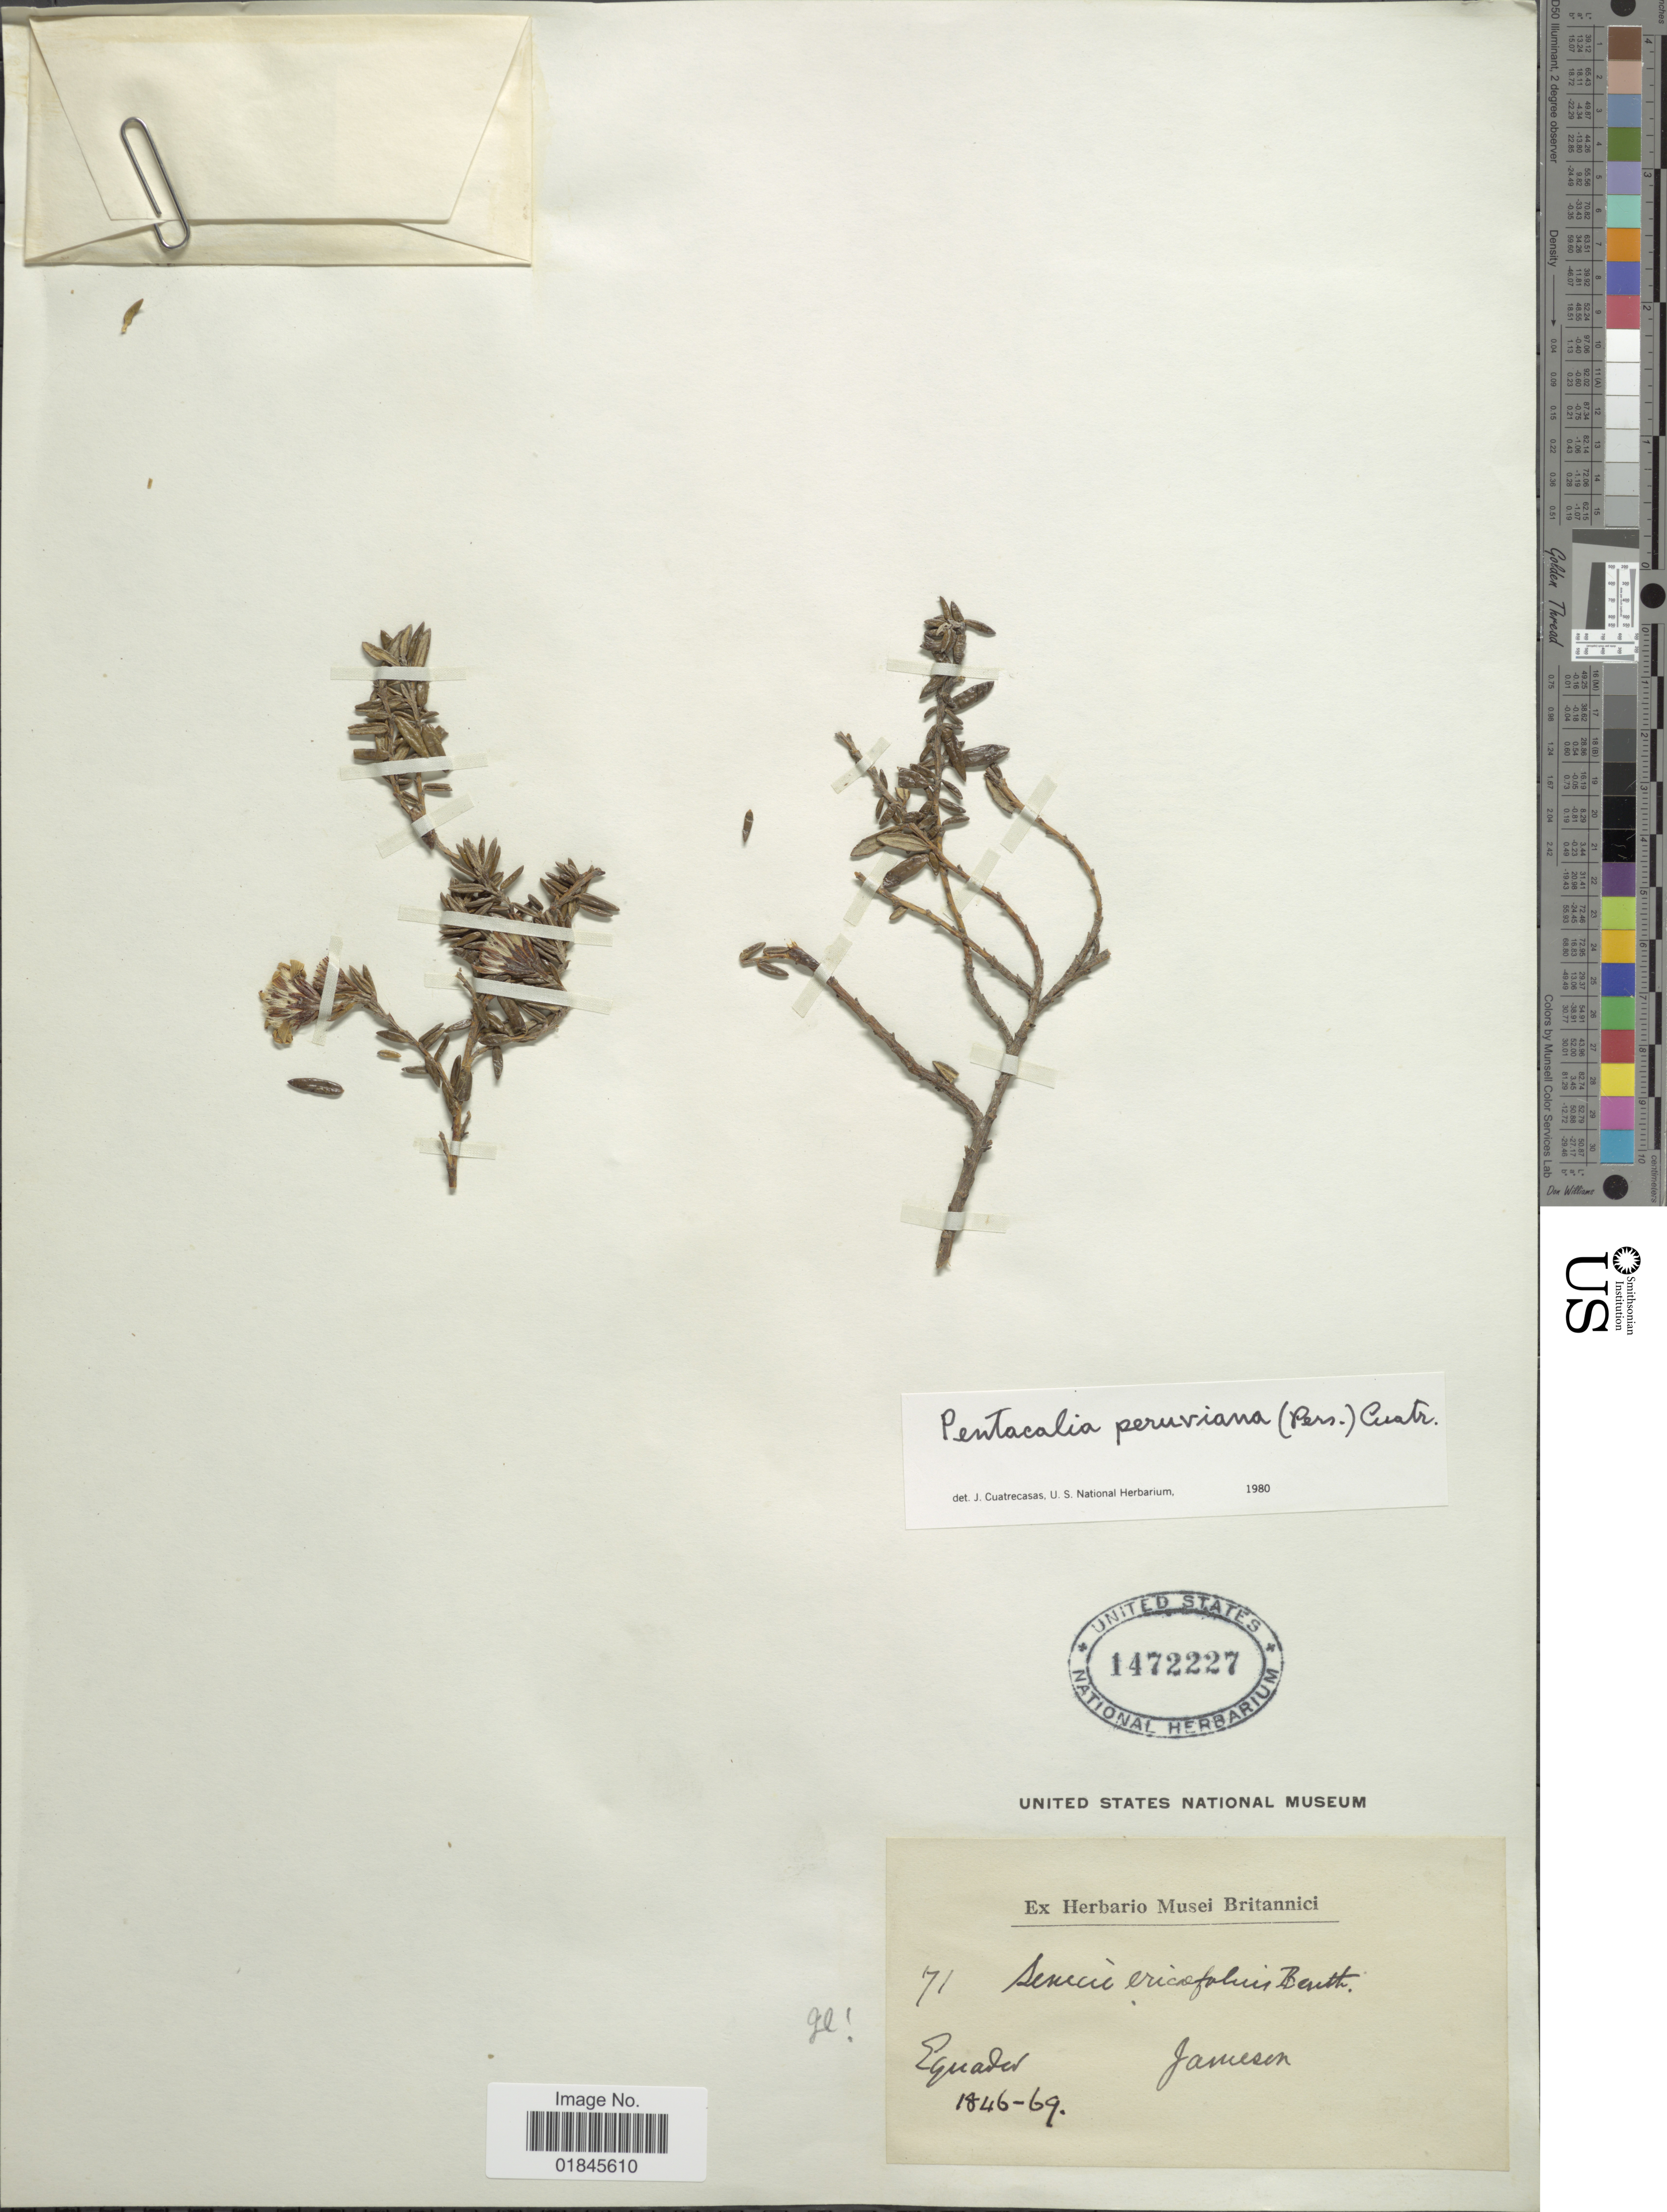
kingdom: Plantae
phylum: Tracheophyta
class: Magnoliopsida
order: Asterales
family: Asteraceae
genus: Pentacalia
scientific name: Pentacalia peruviana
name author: (Pers.) Cuatrec.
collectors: -- Jameson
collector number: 71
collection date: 1846/1869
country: Ecuador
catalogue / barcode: US 1472227